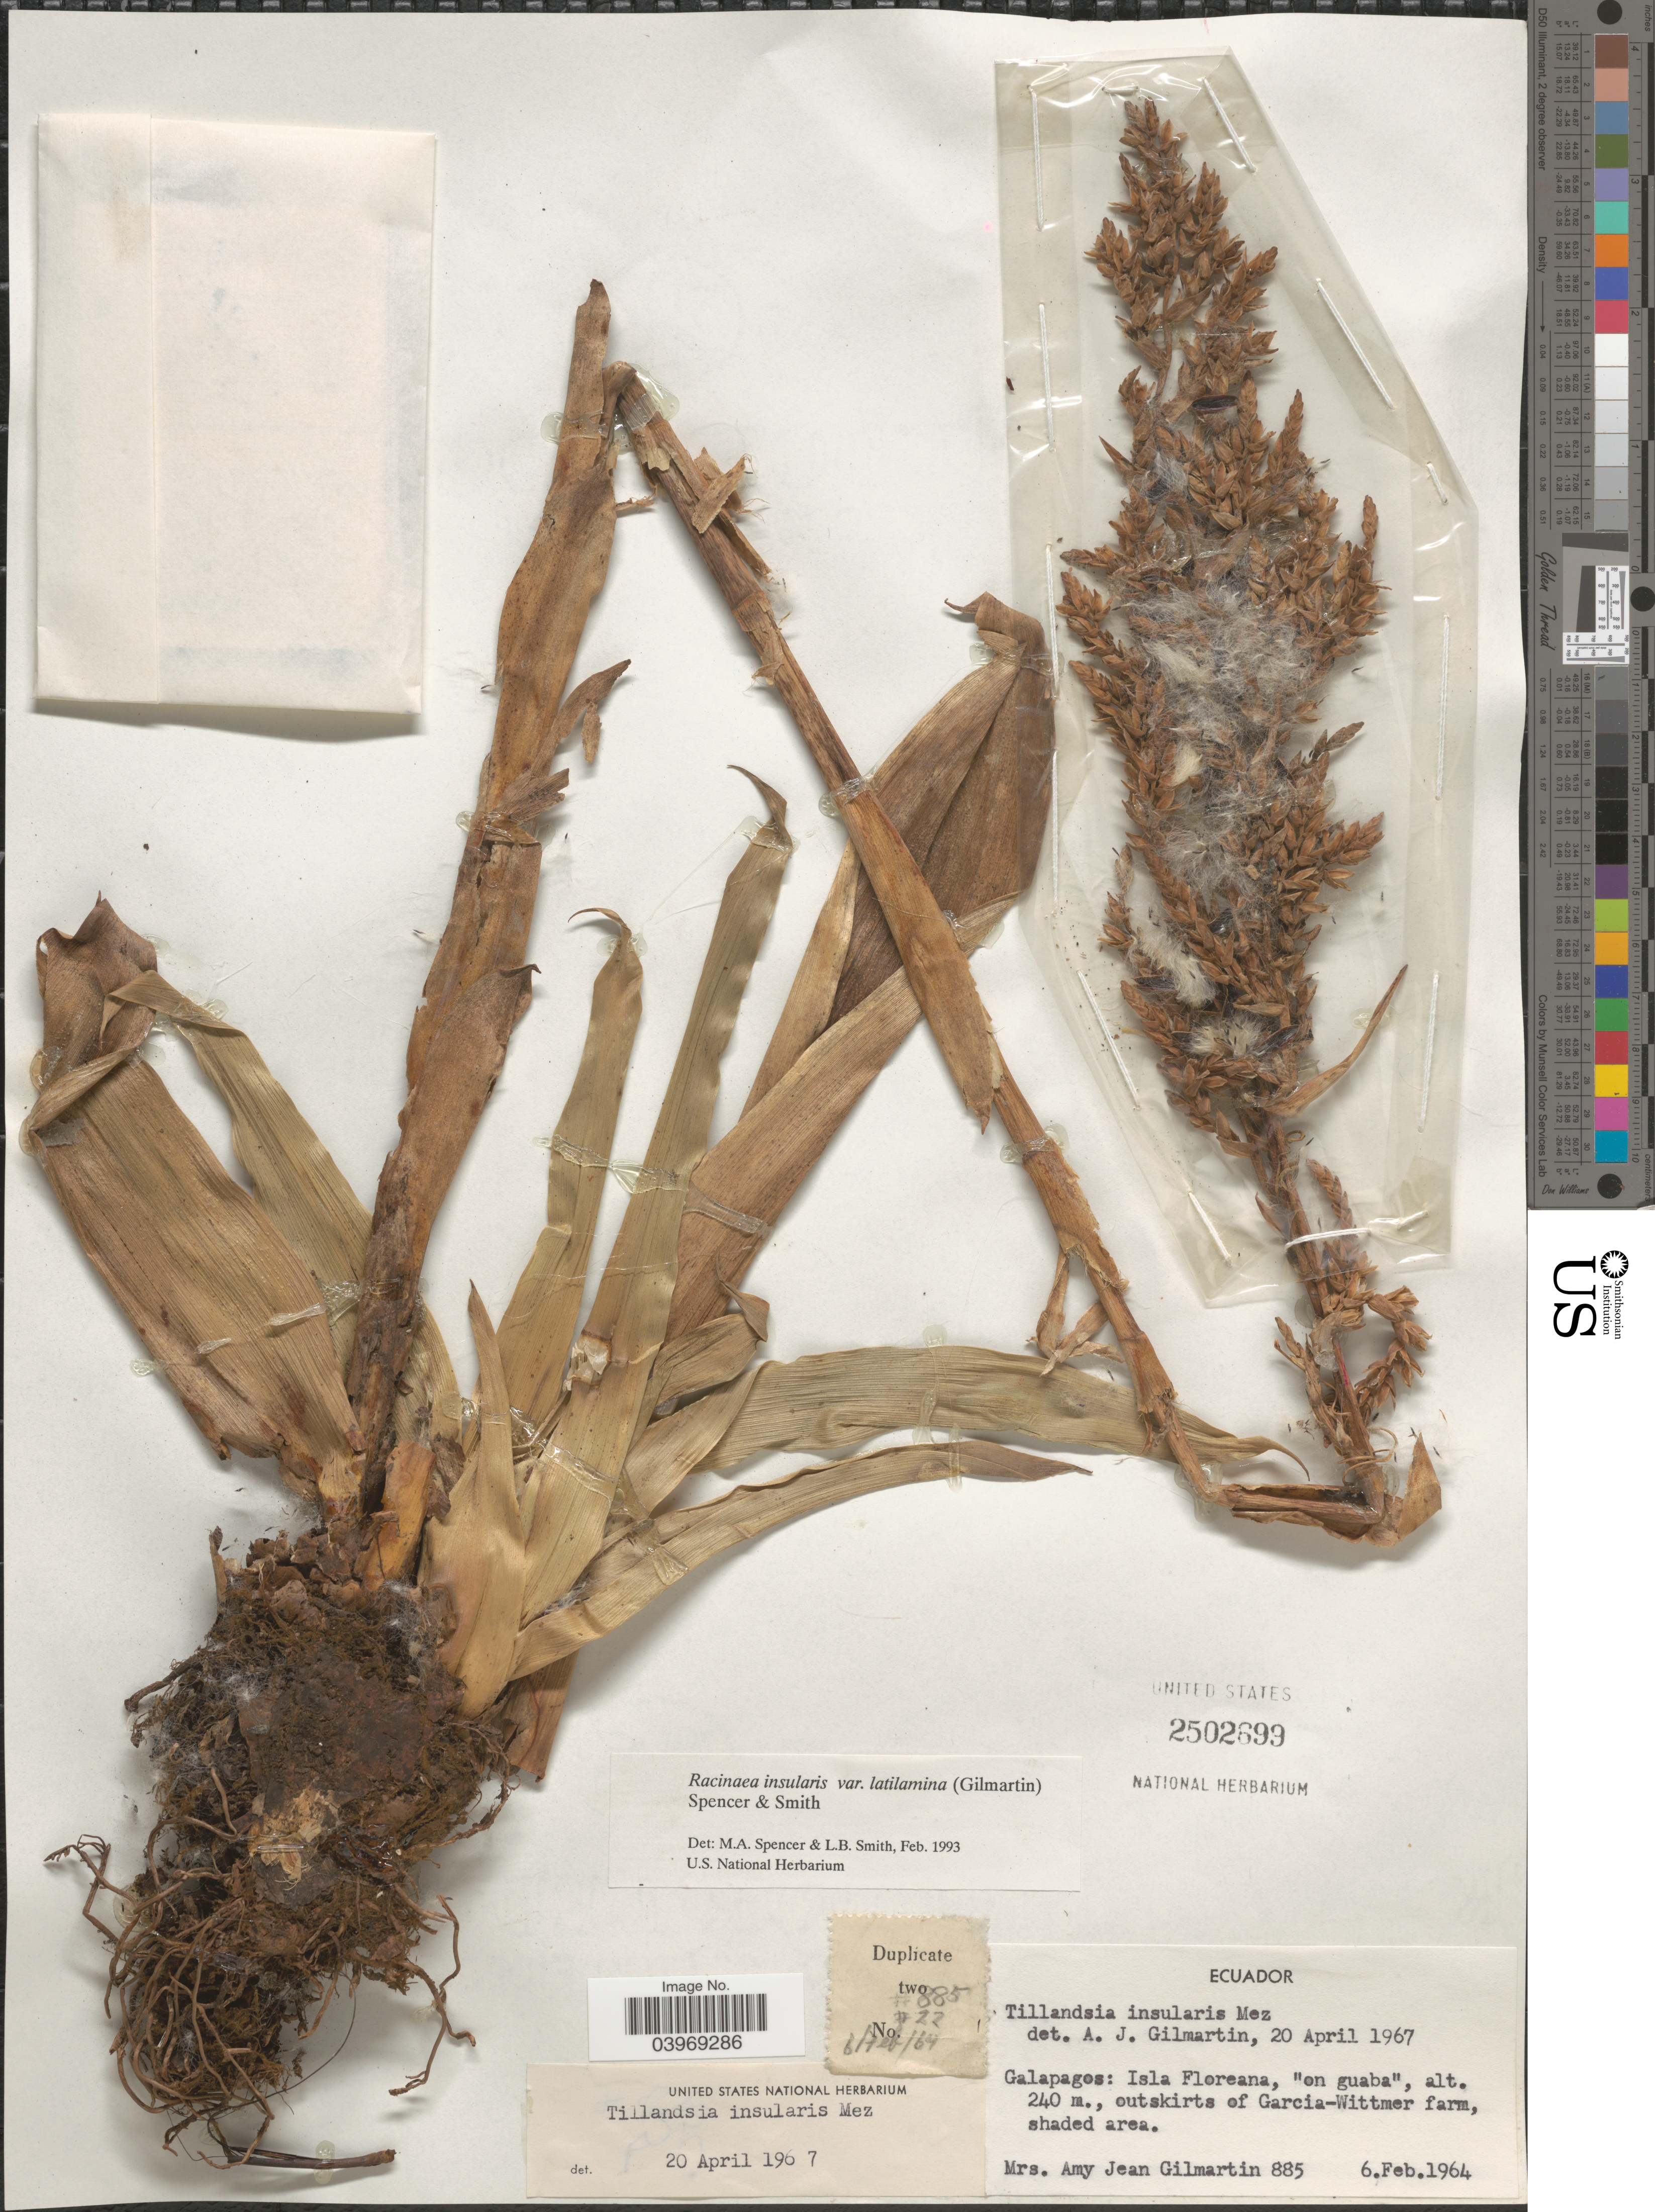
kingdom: Plantae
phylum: Tracheophyta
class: Liliopsida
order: Poales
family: Bromeliaceae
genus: Racinaea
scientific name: Racinaea insularis var. latilamina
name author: (Gilmartin) M.A. Spencer & L.B. Sm.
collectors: A. J. Gilmartin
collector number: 885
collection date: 1964-02-06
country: Ecuador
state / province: Colón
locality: Galapagos: Isla Floreana, "on guaba", outskirts of Garcia-Wittmer farm.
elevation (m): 240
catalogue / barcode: US 2502699